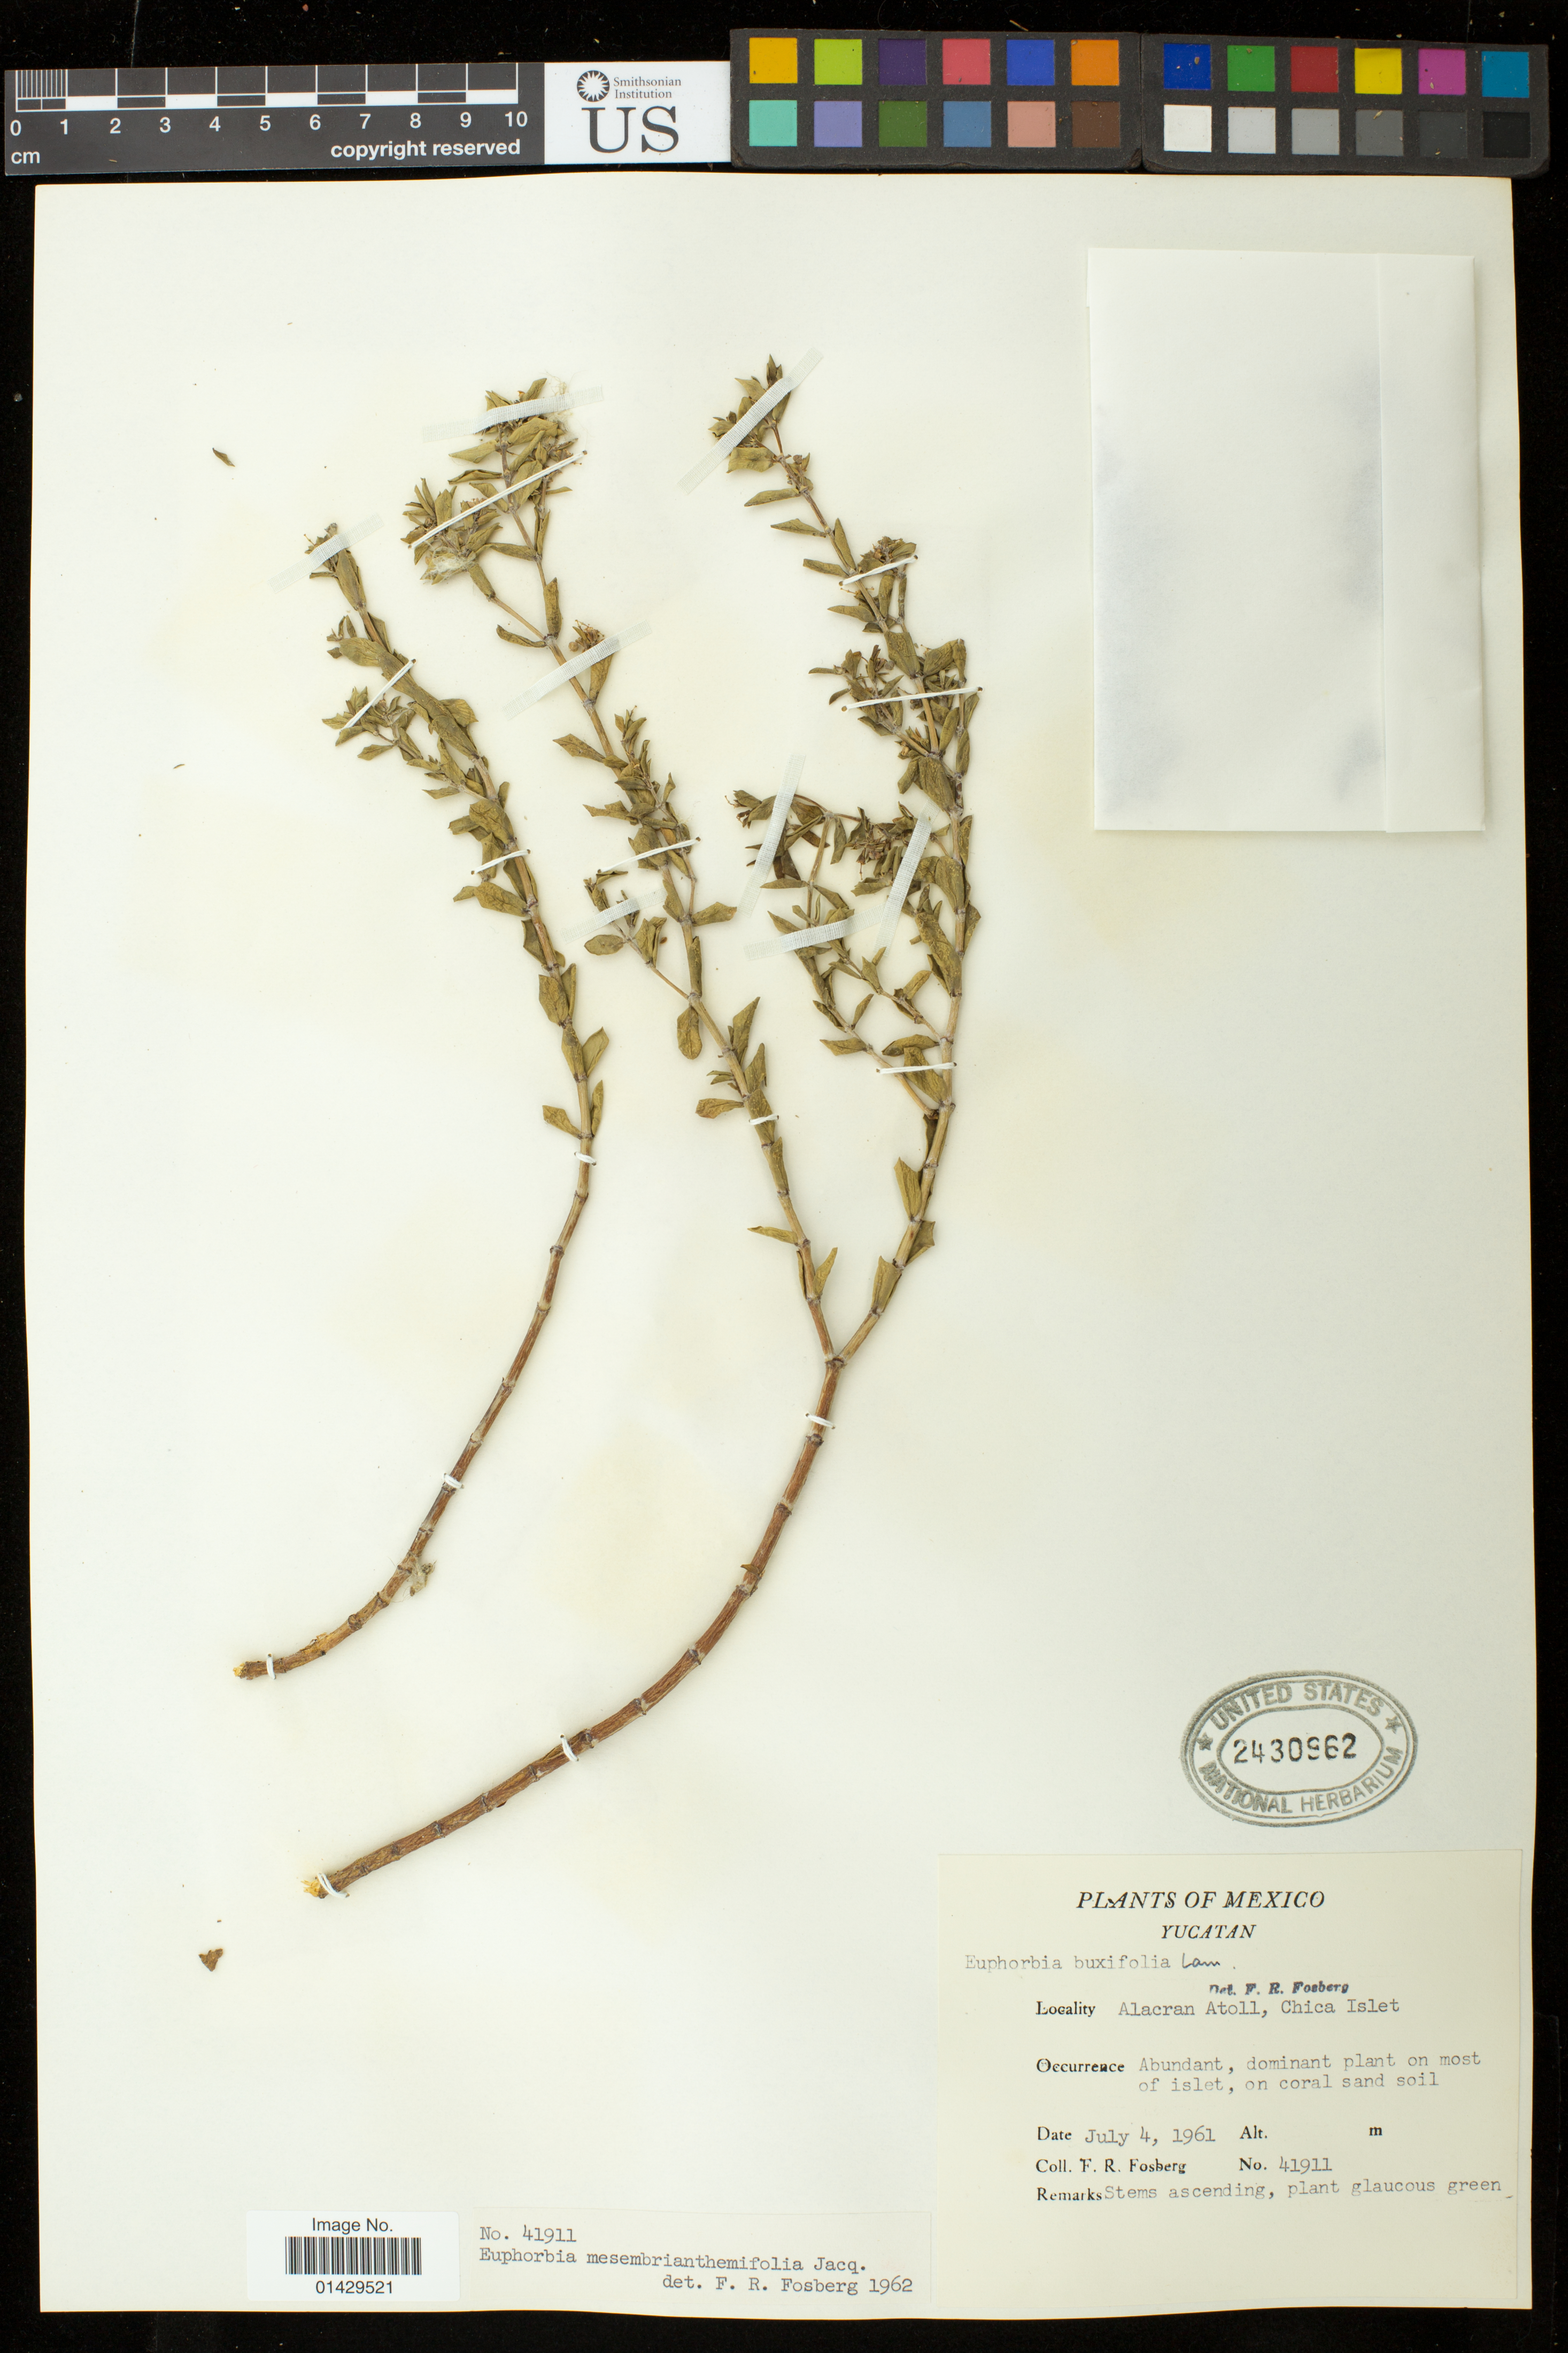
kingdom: Plantae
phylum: Tracheophyta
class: Magnoliopsida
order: Malpighiales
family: Euphorbiaceae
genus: Euphorbia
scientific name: Euphorbia mesembryanthemifolia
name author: Jacq.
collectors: F. R. Fosberg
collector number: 41911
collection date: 1961-07-04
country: Mexico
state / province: Yucatán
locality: Alacran Atoll, Chica Islet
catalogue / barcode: US 2430962